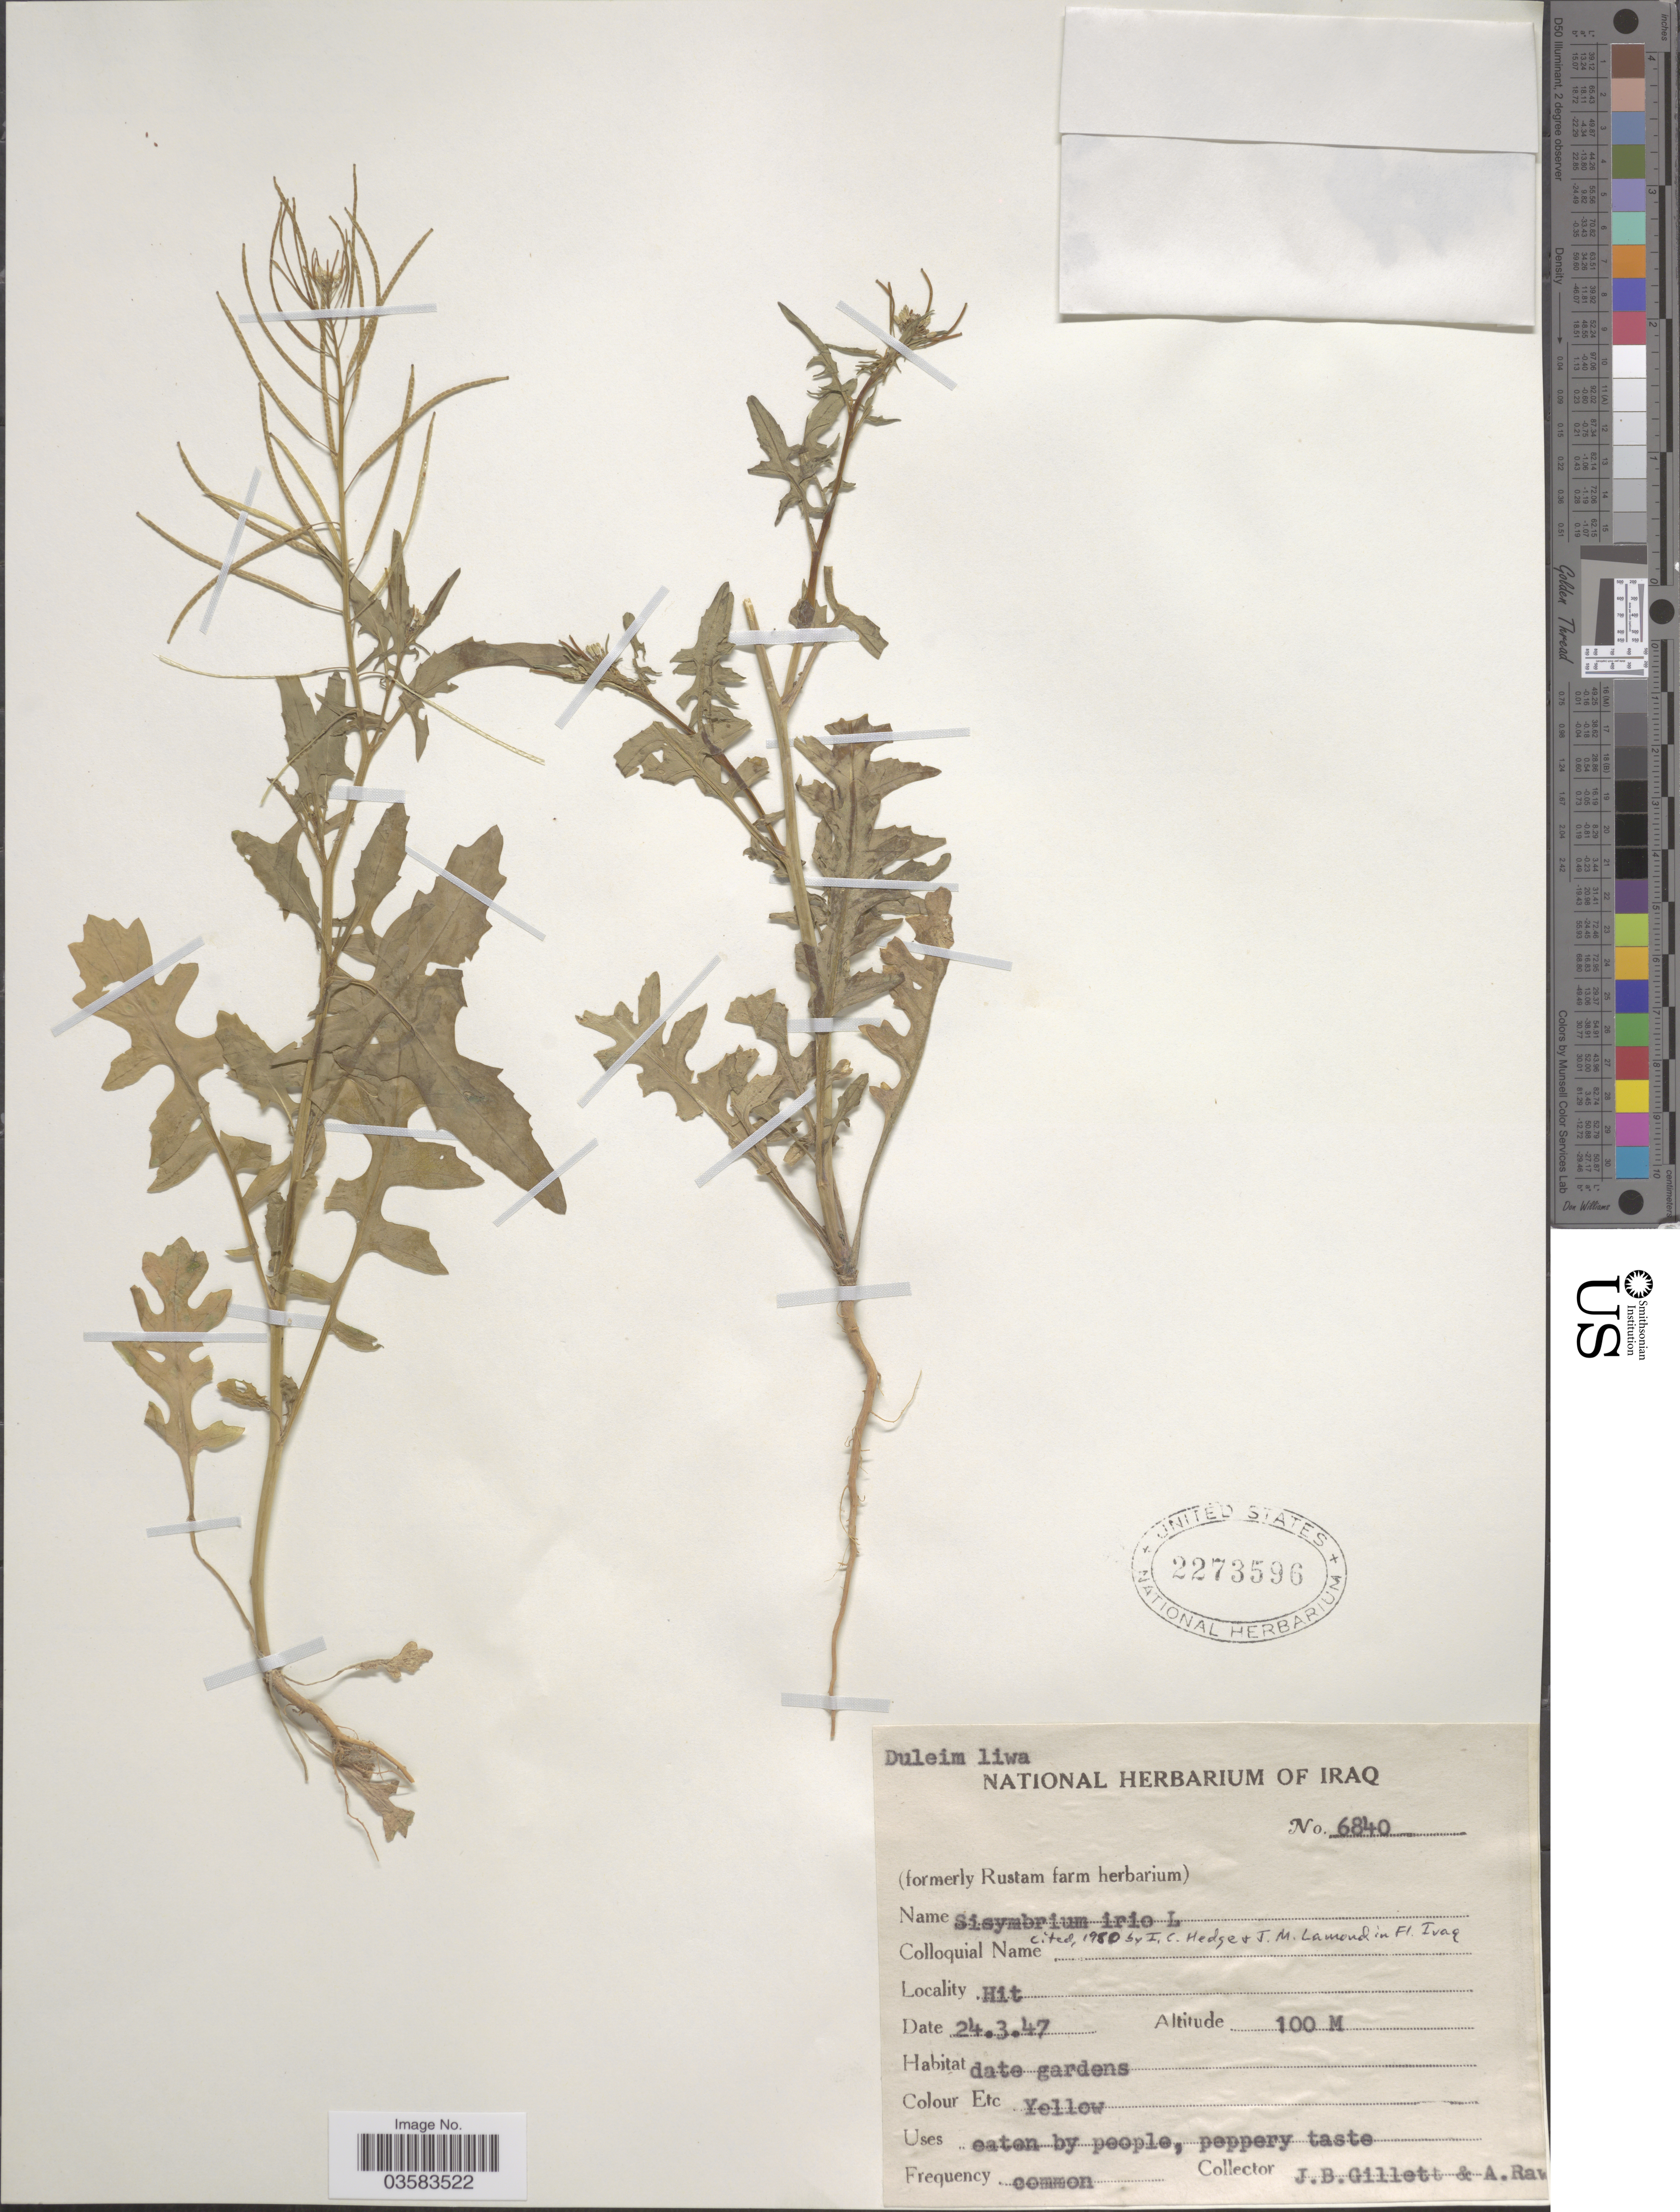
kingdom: Plantae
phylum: Tracheophyta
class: Magnoliopsida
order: Brassicales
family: Brassicaceae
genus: Sisymbrium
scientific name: Sisymbrium irio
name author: L.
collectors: J. B. Gillett & A. Rawi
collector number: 6840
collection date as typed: Transcribed d/m/y: 24/3/47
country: Iraq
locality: Duleim liwa. Hit.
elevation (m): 100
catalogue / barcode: US 2273596